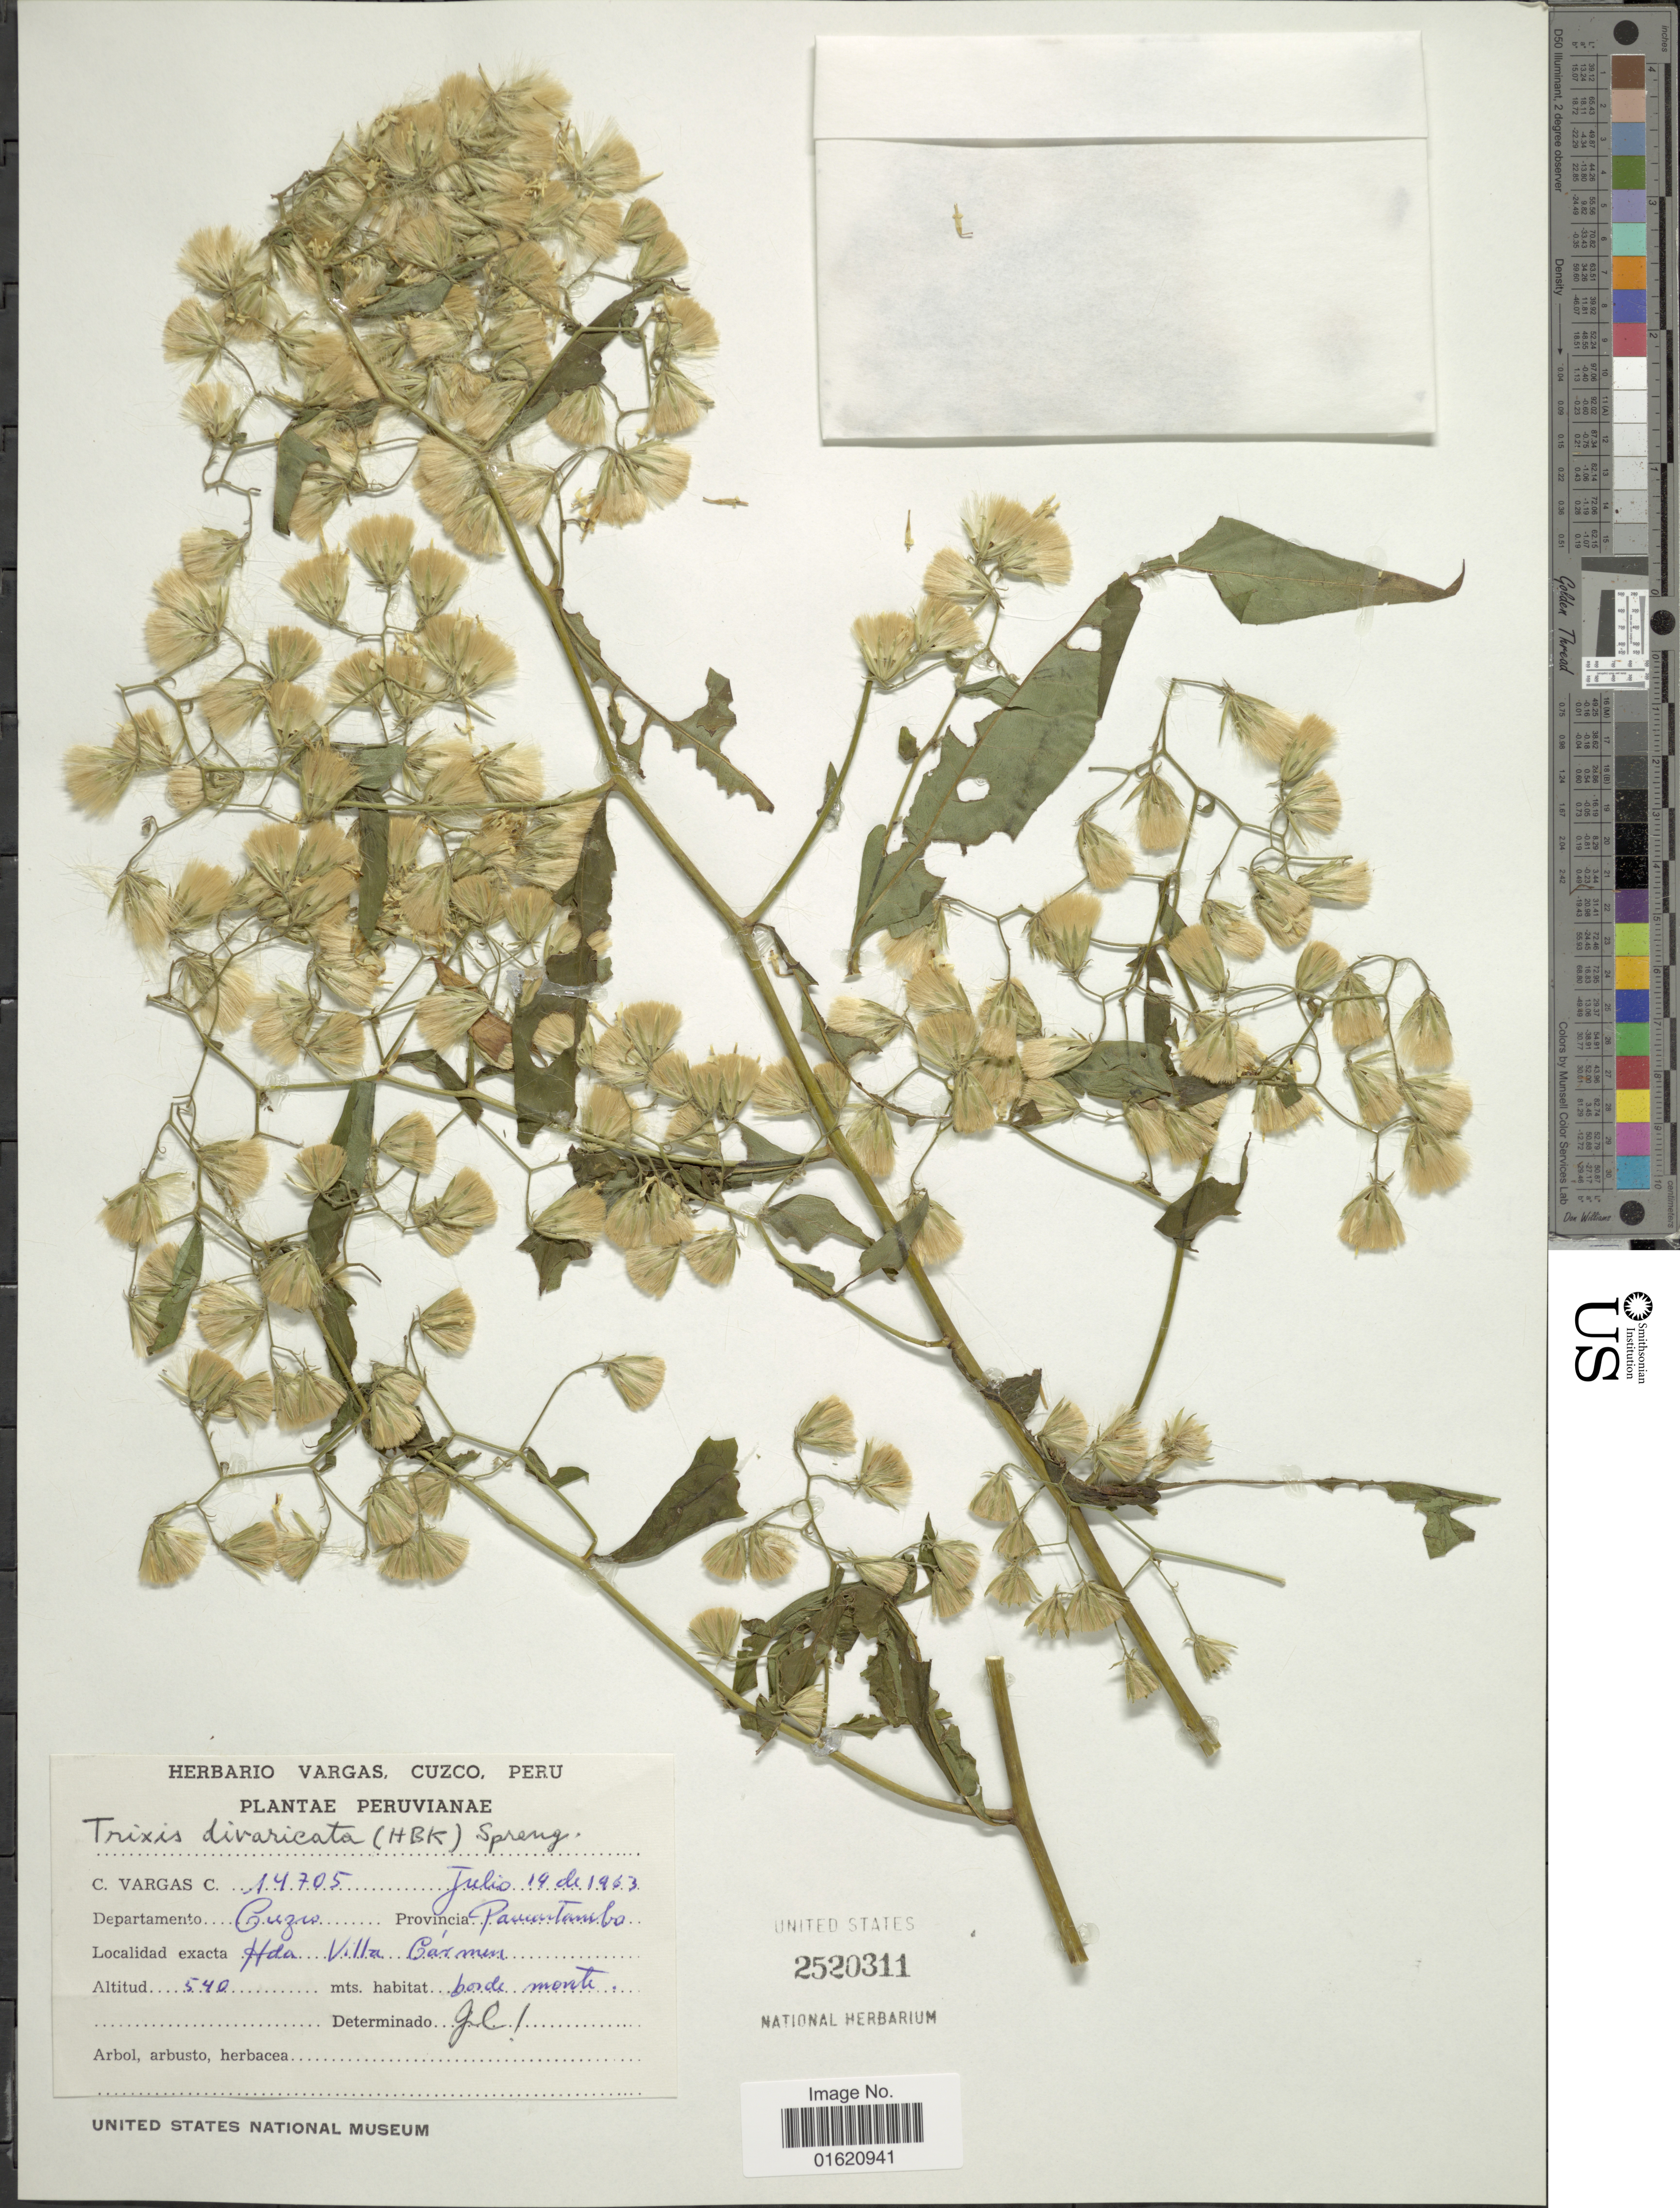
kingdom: Plantae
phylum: Tracheophyta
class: Magnoliopsida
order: Asterales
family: Asteraceae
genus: Trixis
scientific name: Trixis antimenorrhoea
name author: (Schrank) Mart. ex Kuntze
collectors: C. Vargas Calderón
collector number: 14705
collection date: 1963-07-14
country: Peru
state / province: Cusco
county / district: Paucartambo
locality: Hda. Villa Cármen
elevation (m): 540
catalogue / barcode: US 2520311